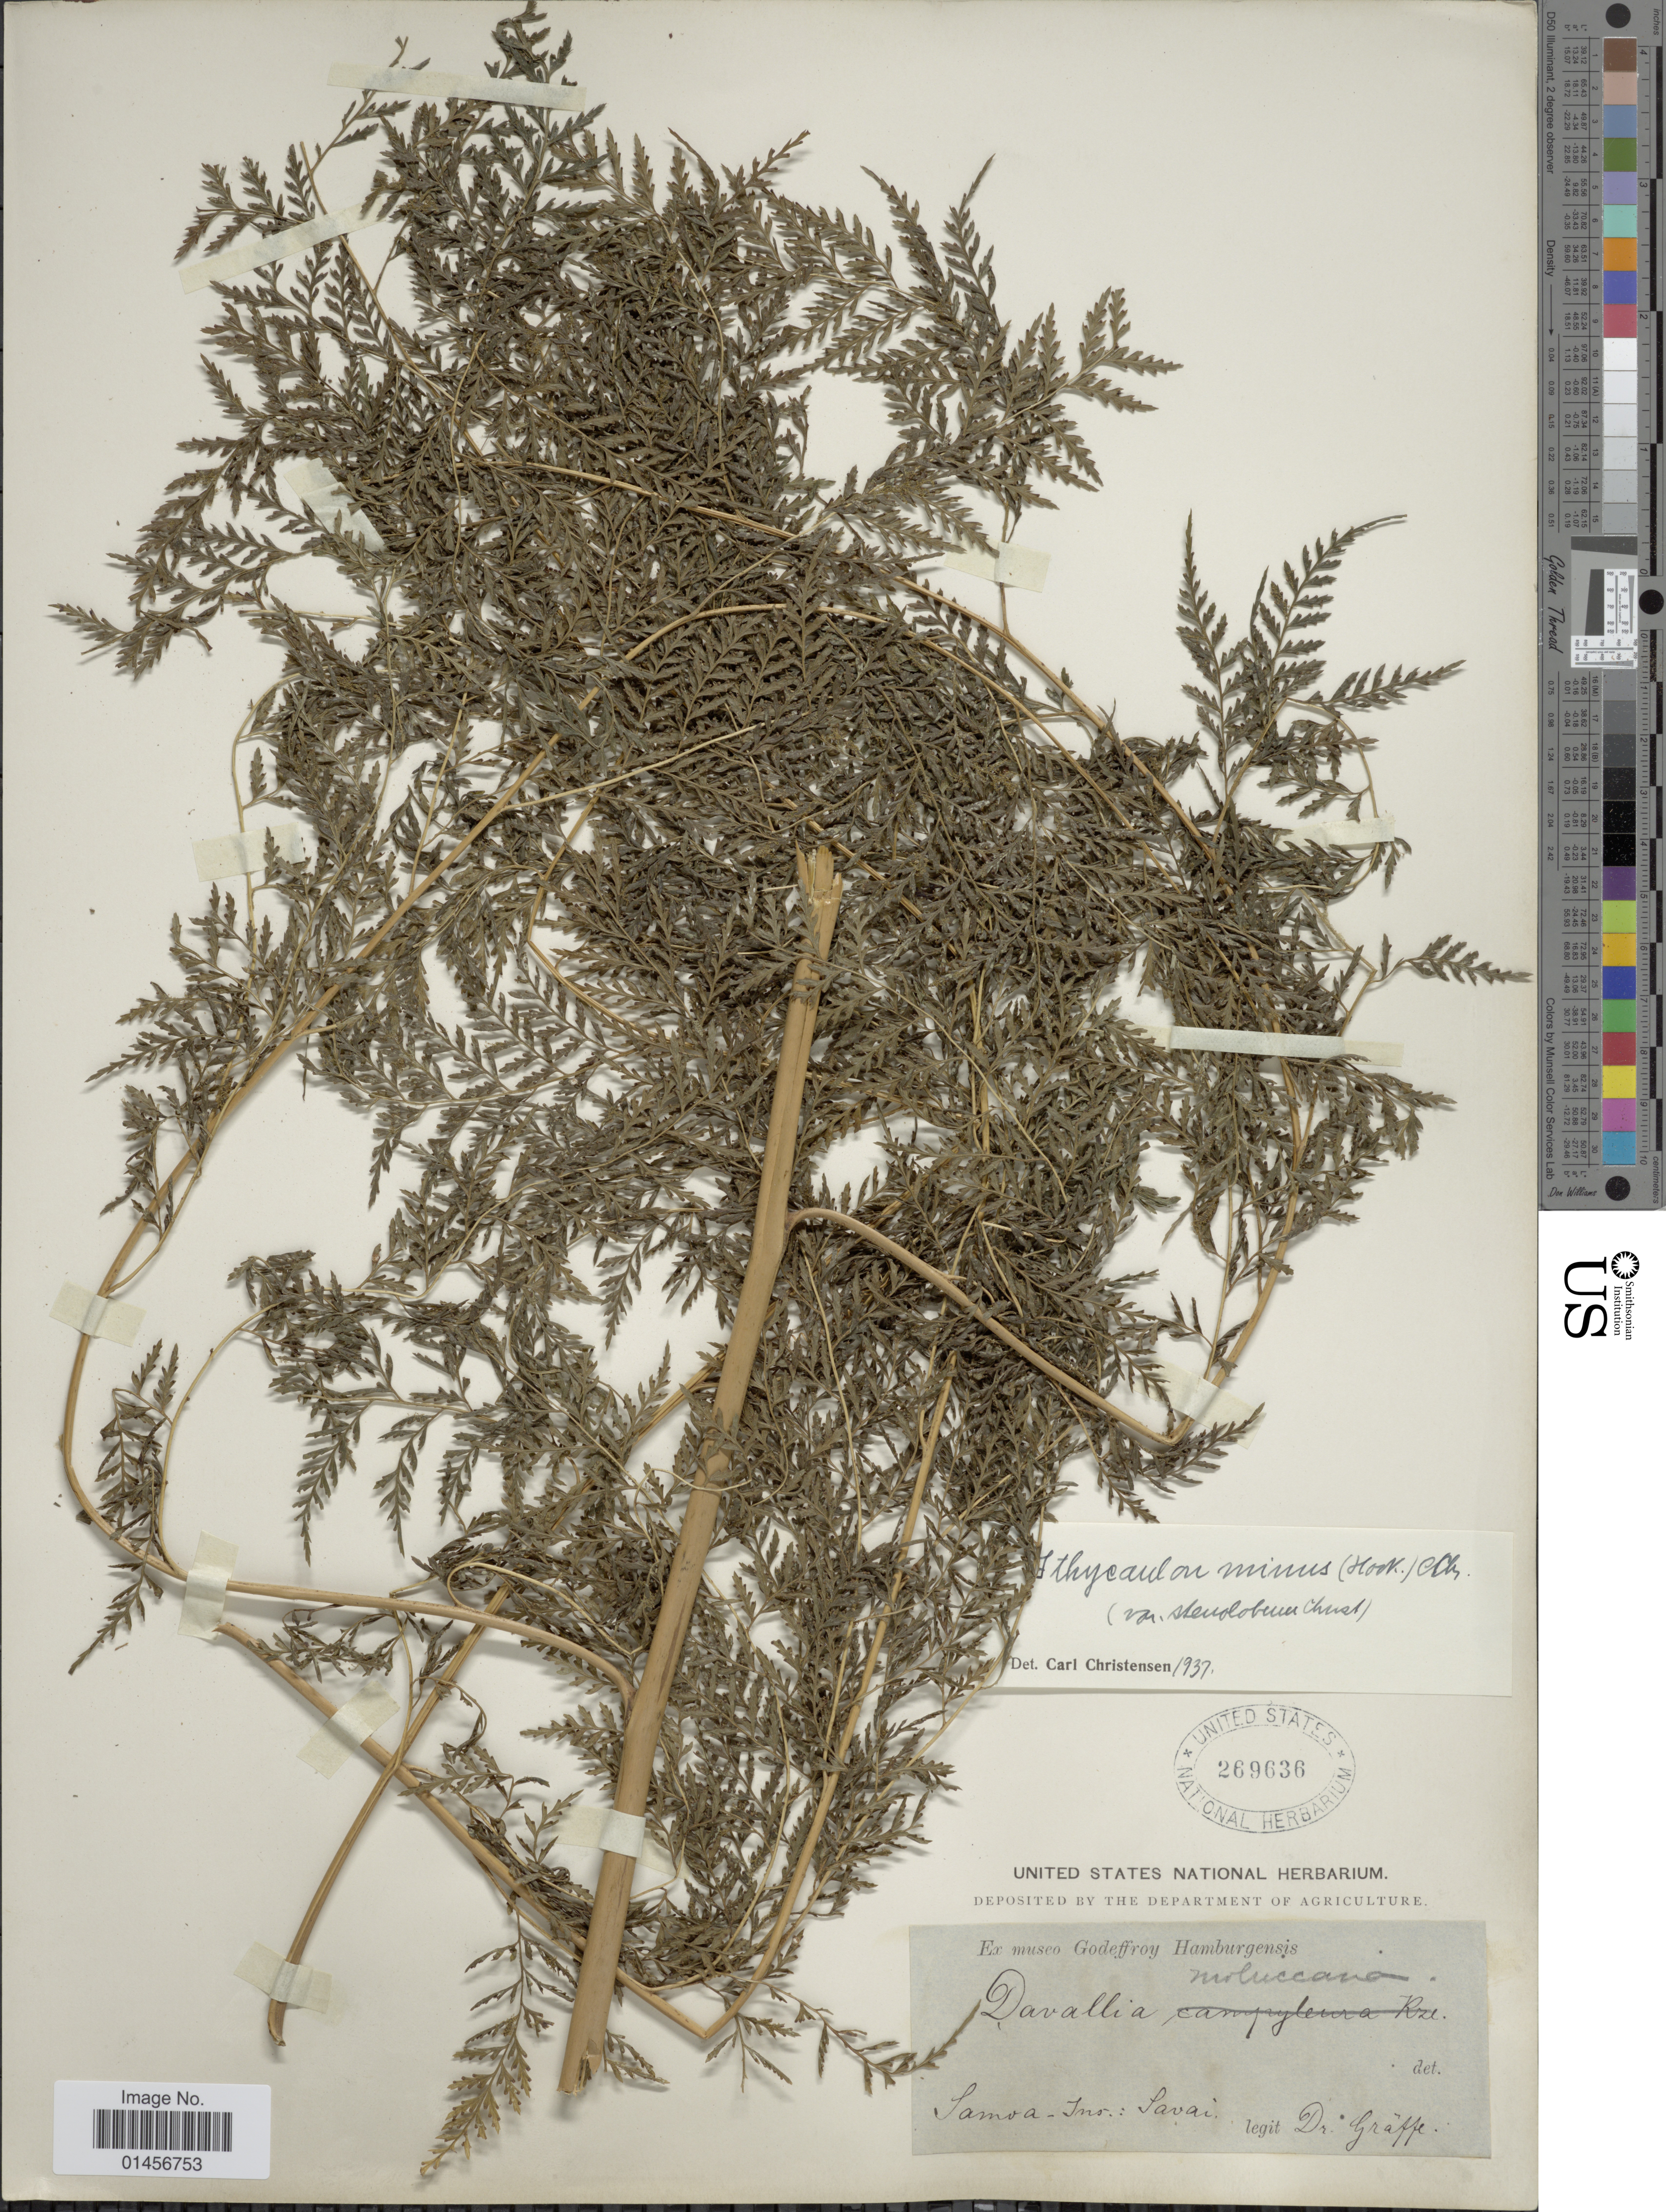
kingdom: Plantae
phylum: Tracheophyta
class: Polypodiopsida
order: Polypodiales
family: Saccolomataceae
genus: Saccoloma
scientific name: Saccoloma tenue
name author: (Brack.) Mett.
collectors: Graffe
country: Samoa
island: Savai'i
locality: Samoa-Ins : Savai.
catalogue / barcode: US 269636